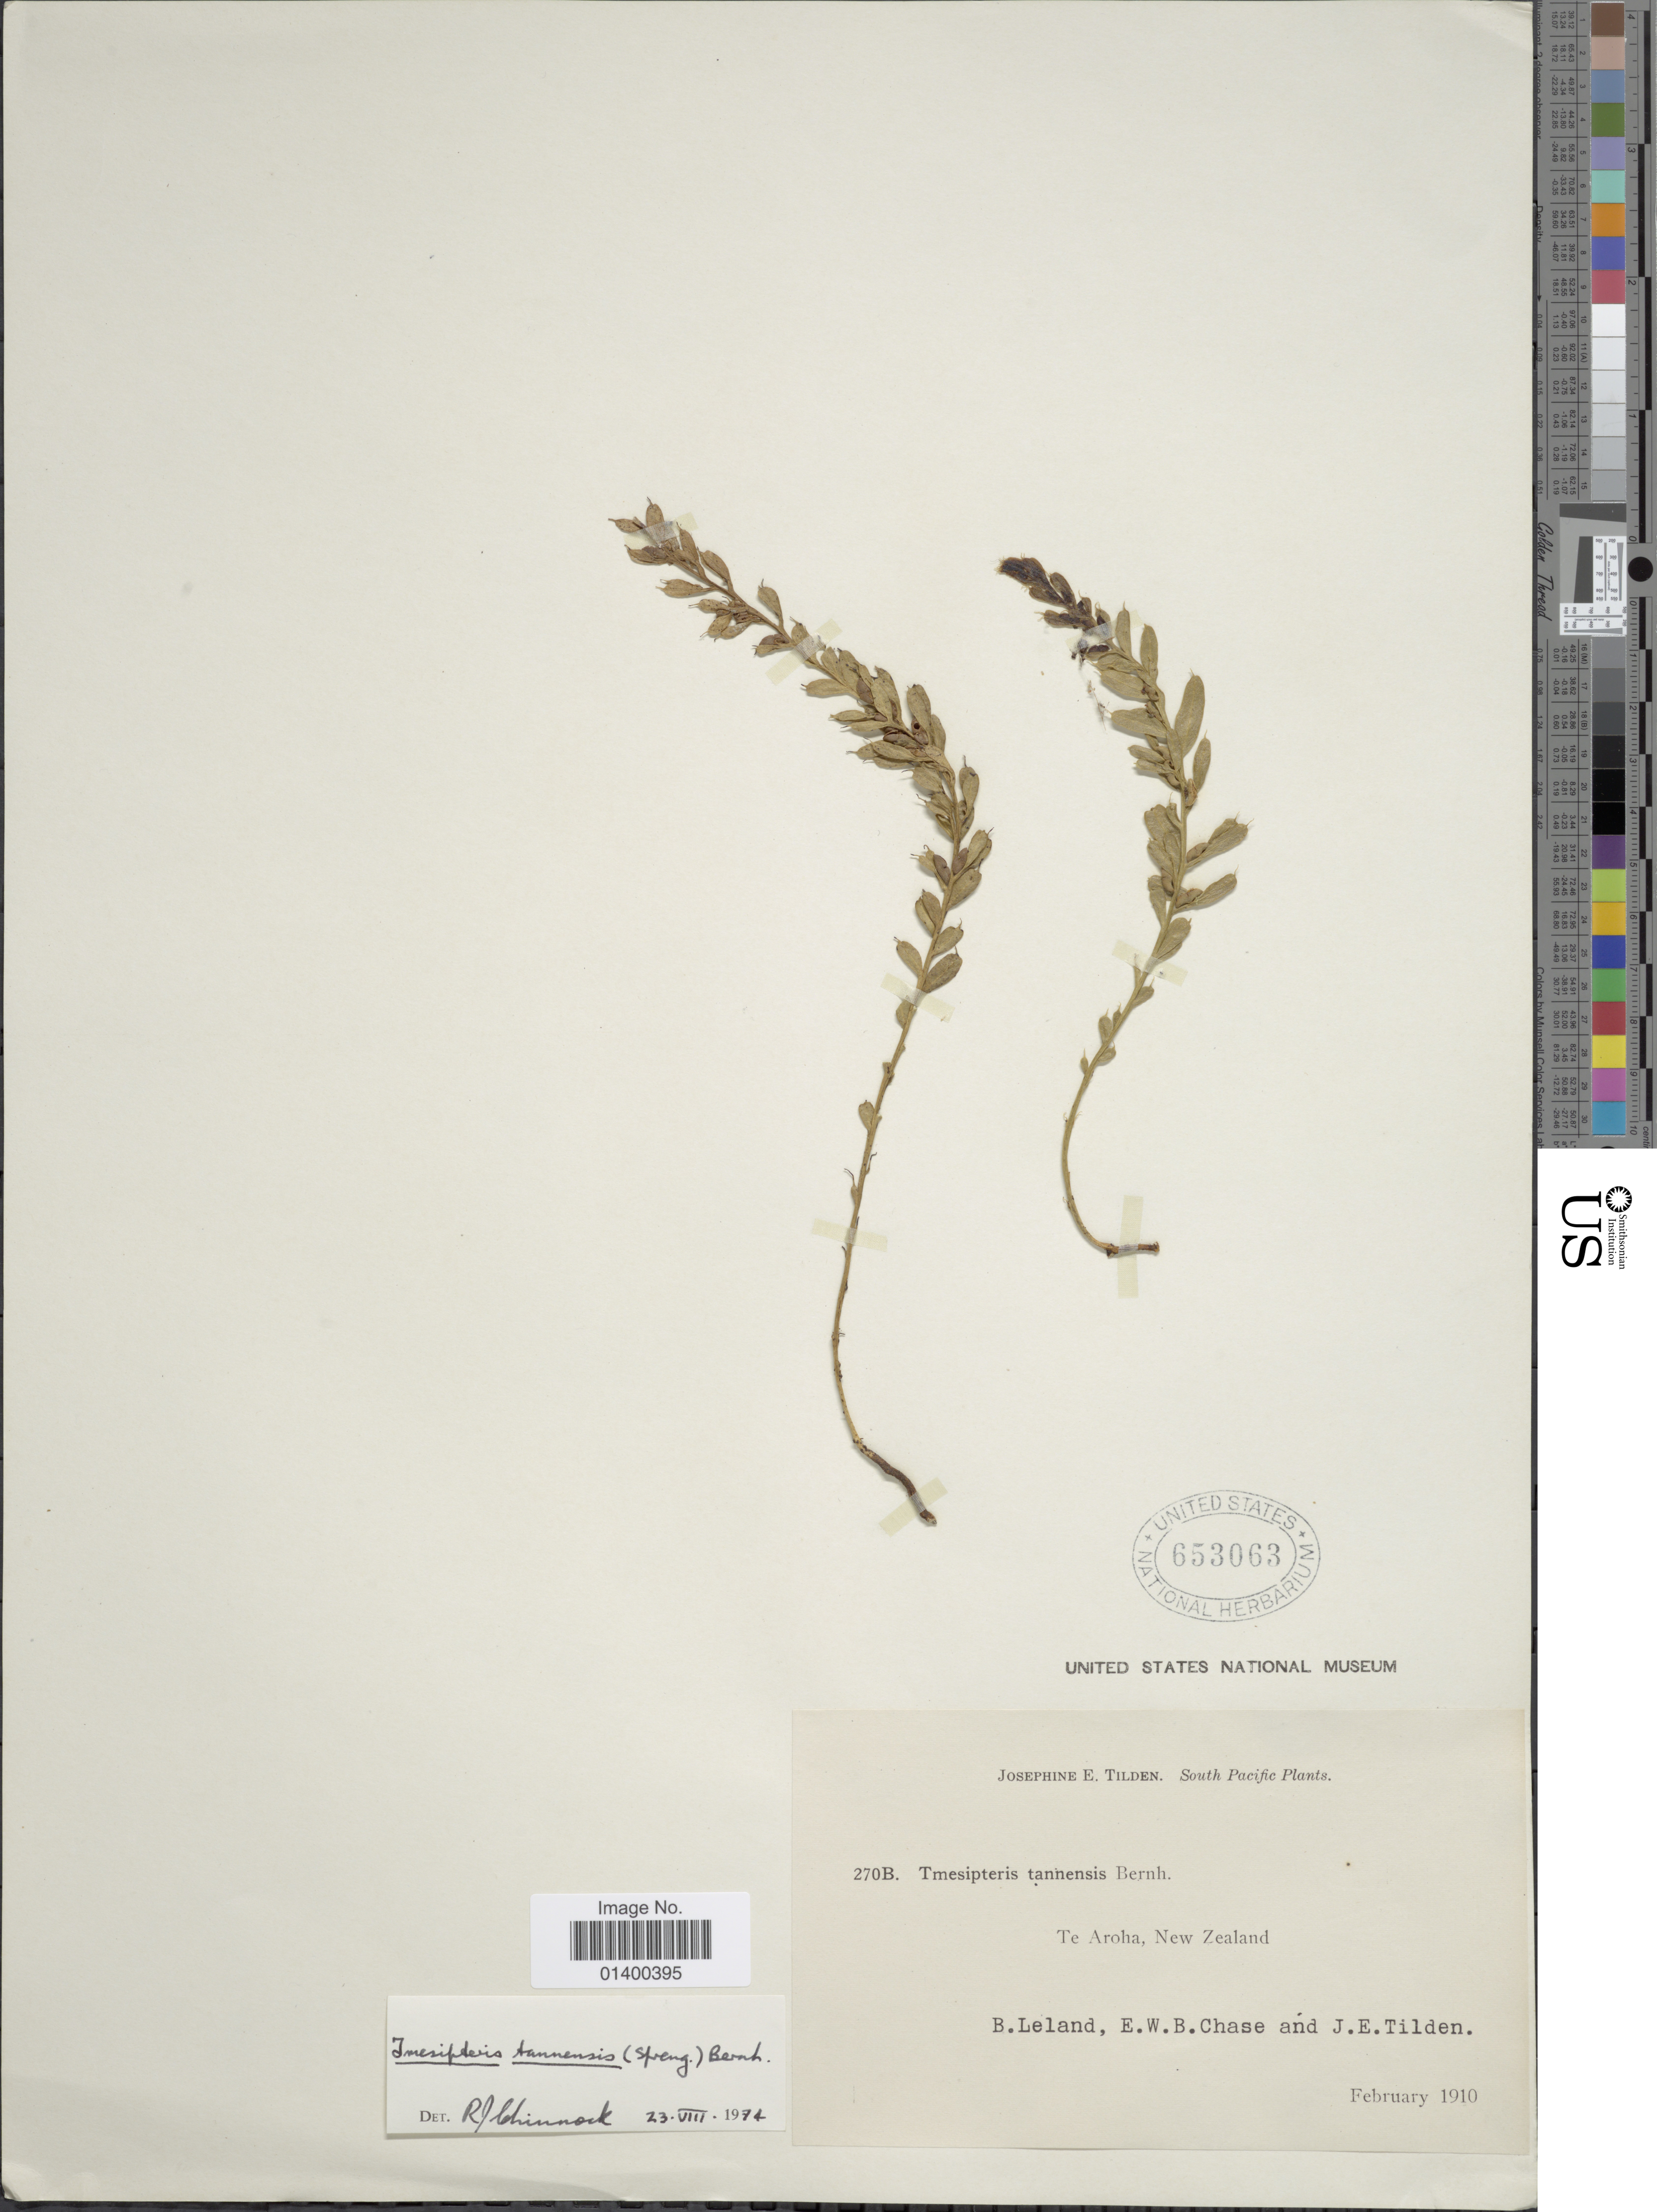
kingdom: Plantae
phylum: Tracheophyta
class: Polypodiopsida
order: Psilotales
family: Psilotaceae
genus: Tmesipteris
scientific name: Tmesipteris tannensis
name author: (Spreng.) Bernh.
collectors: B. Leland, E. W. Chase & J. E. Tilden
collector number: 270B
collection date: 1910-02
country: New Zealand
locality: South Pacific, Te Aroha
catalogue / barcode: US 653063